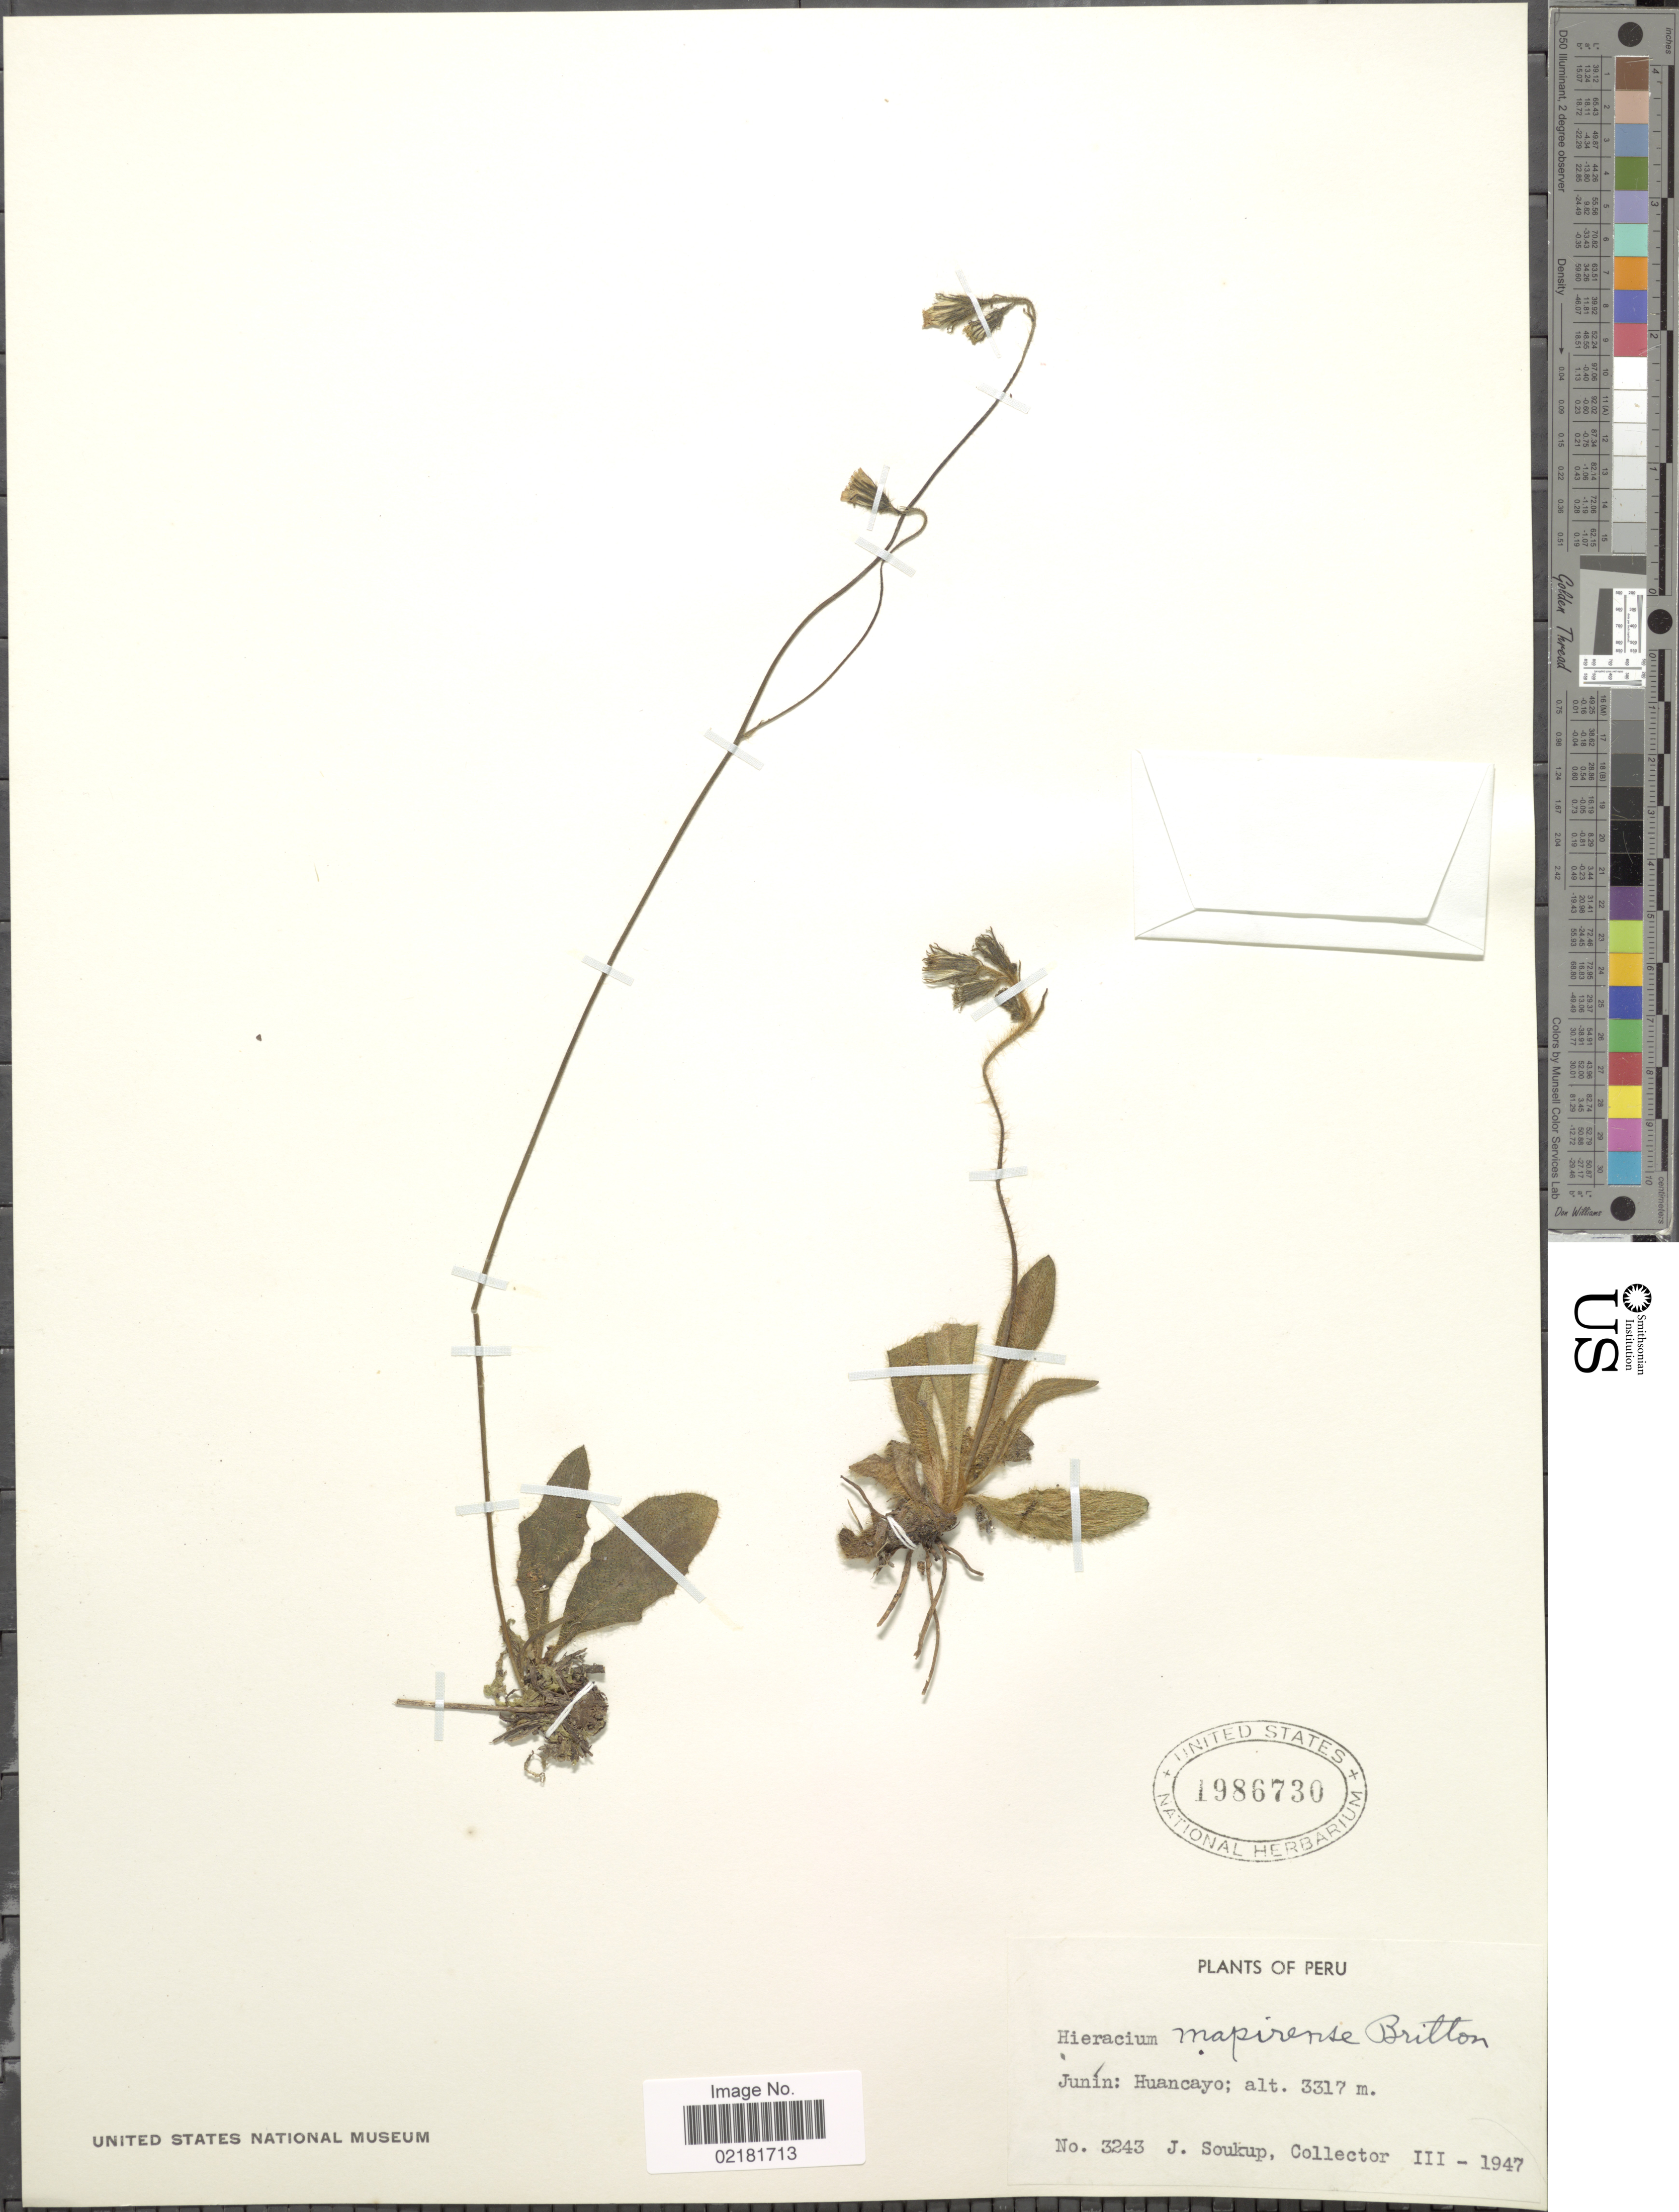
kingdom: Plantae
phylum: Tracheophyta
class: Magnoliopsida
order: Asterales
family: Asteraceae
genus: Hieracium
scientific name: Hieracium mapirense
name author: Britton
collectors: J. Soukup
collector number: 3243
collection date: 1947-03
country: Peru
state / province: Junín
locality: Hunacayo.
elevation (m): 3317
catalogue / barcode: US 1986730